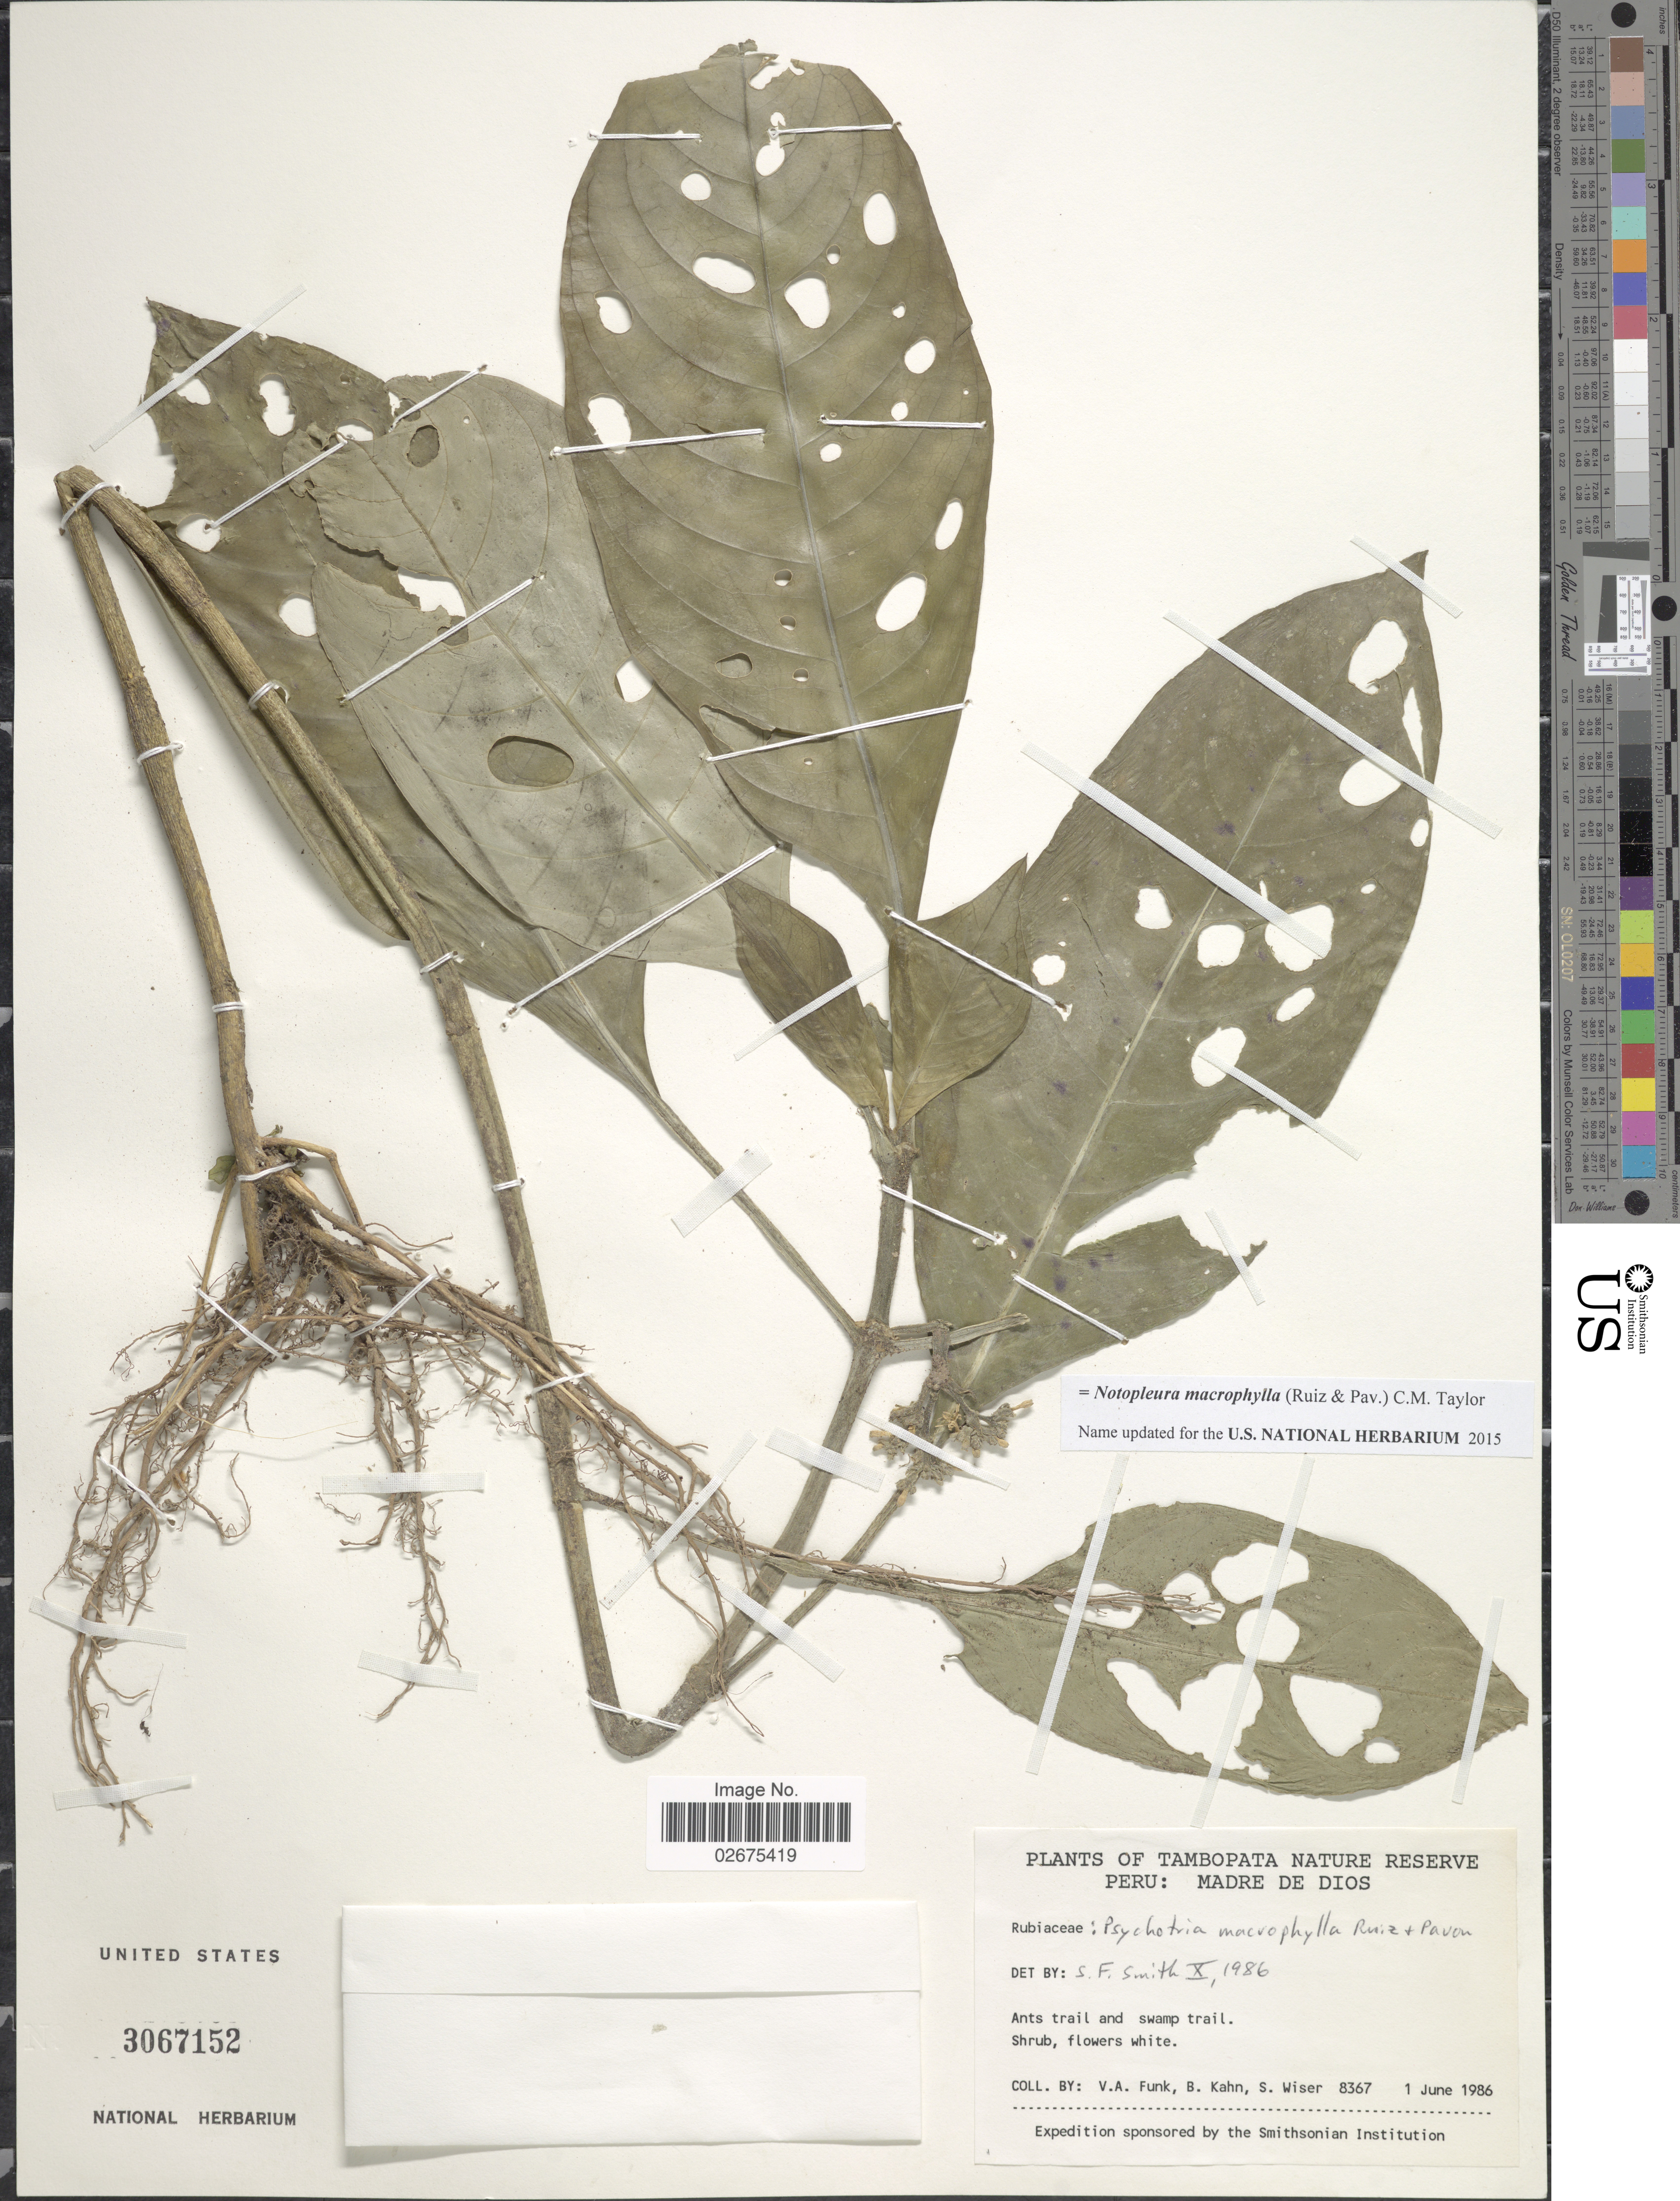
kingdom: Plantae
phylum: Tracheophyta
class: Magnoliopsida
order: Gentianales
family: Rubiaceae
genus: Notopleura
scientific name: Notopleura macrophylla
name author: (Ruiz & Pav.) C.M. Taylor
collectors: V. Funk, B. Kahn & S. Wiser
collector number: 8367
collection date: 1986-06-01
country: Peru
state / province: Madre de Dios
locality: Tambopata Nature Reserve. Ants trail and swamp trail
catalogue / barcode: US 3067152